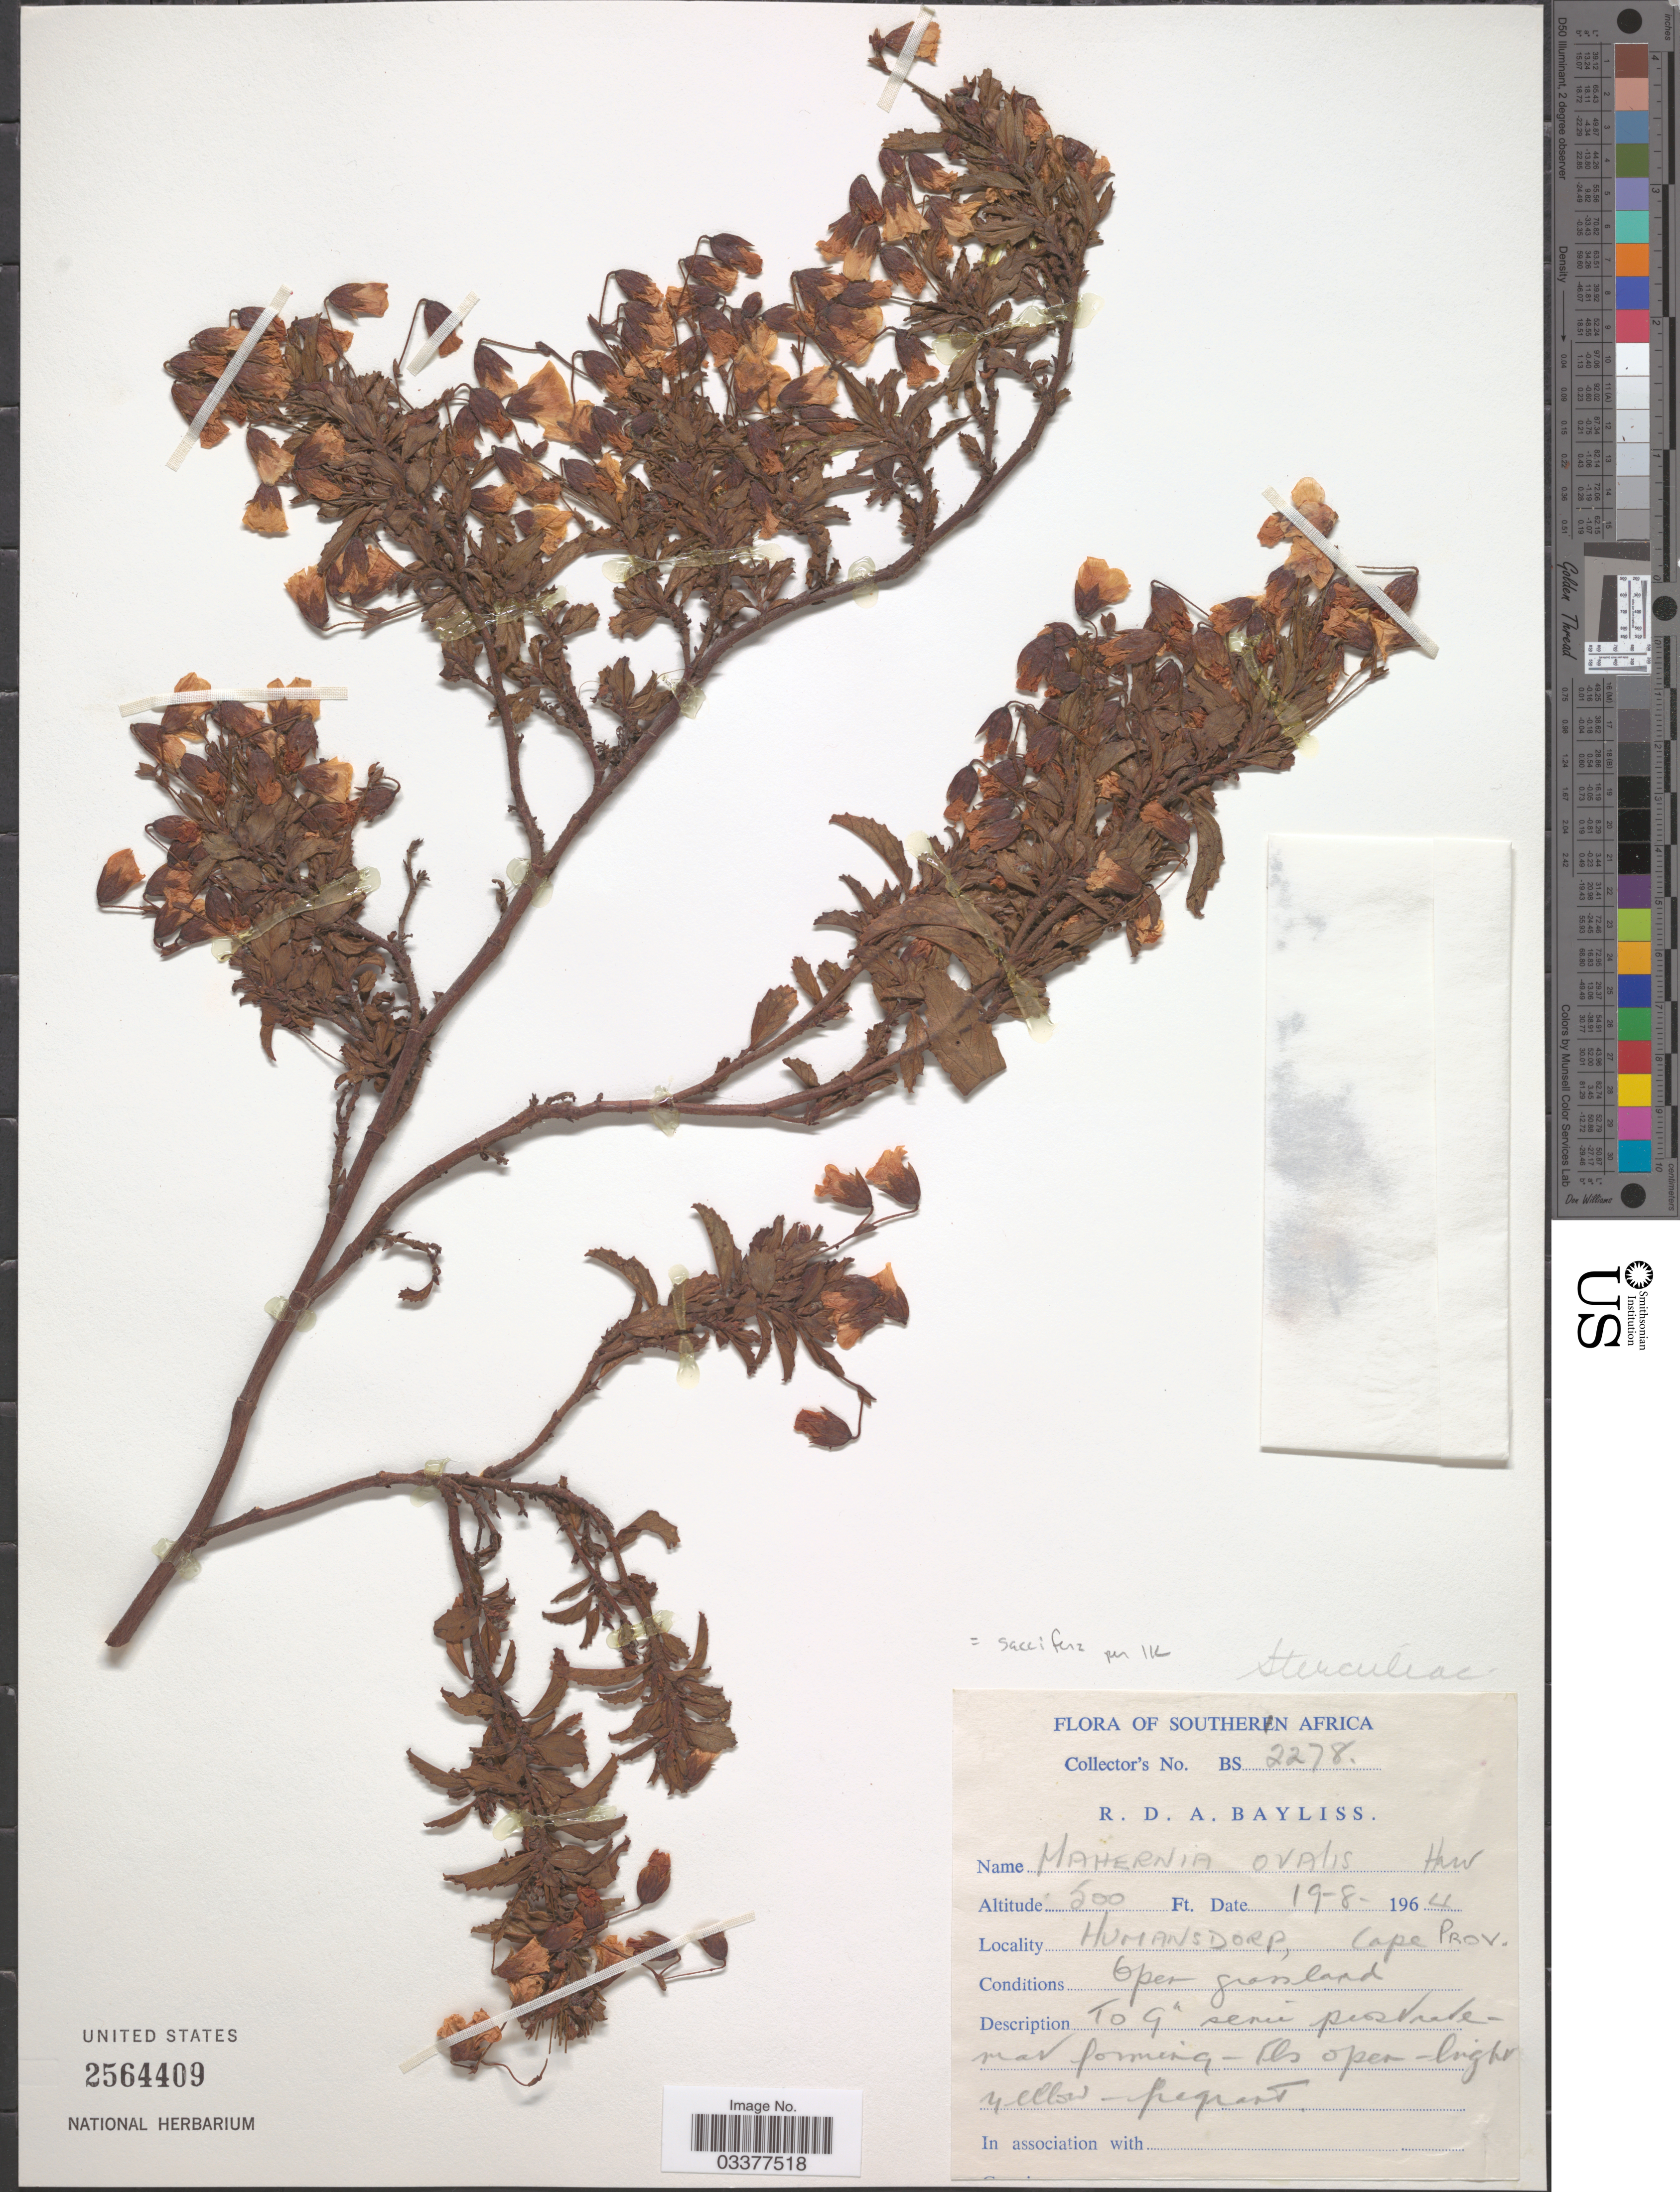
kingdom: Plantae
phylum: Tracheophyta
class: Magnoliopsida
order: Malvales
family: Malvaceae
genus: Mahernia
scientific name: Mahernia ovalis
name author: Harv.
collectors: R. Bayliss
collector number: BS 2278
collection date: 1964-08-19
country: South Africa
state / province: Eastern Cape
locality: Southern Africa. Humansdorp.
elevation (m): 152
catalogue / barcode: US 2564409